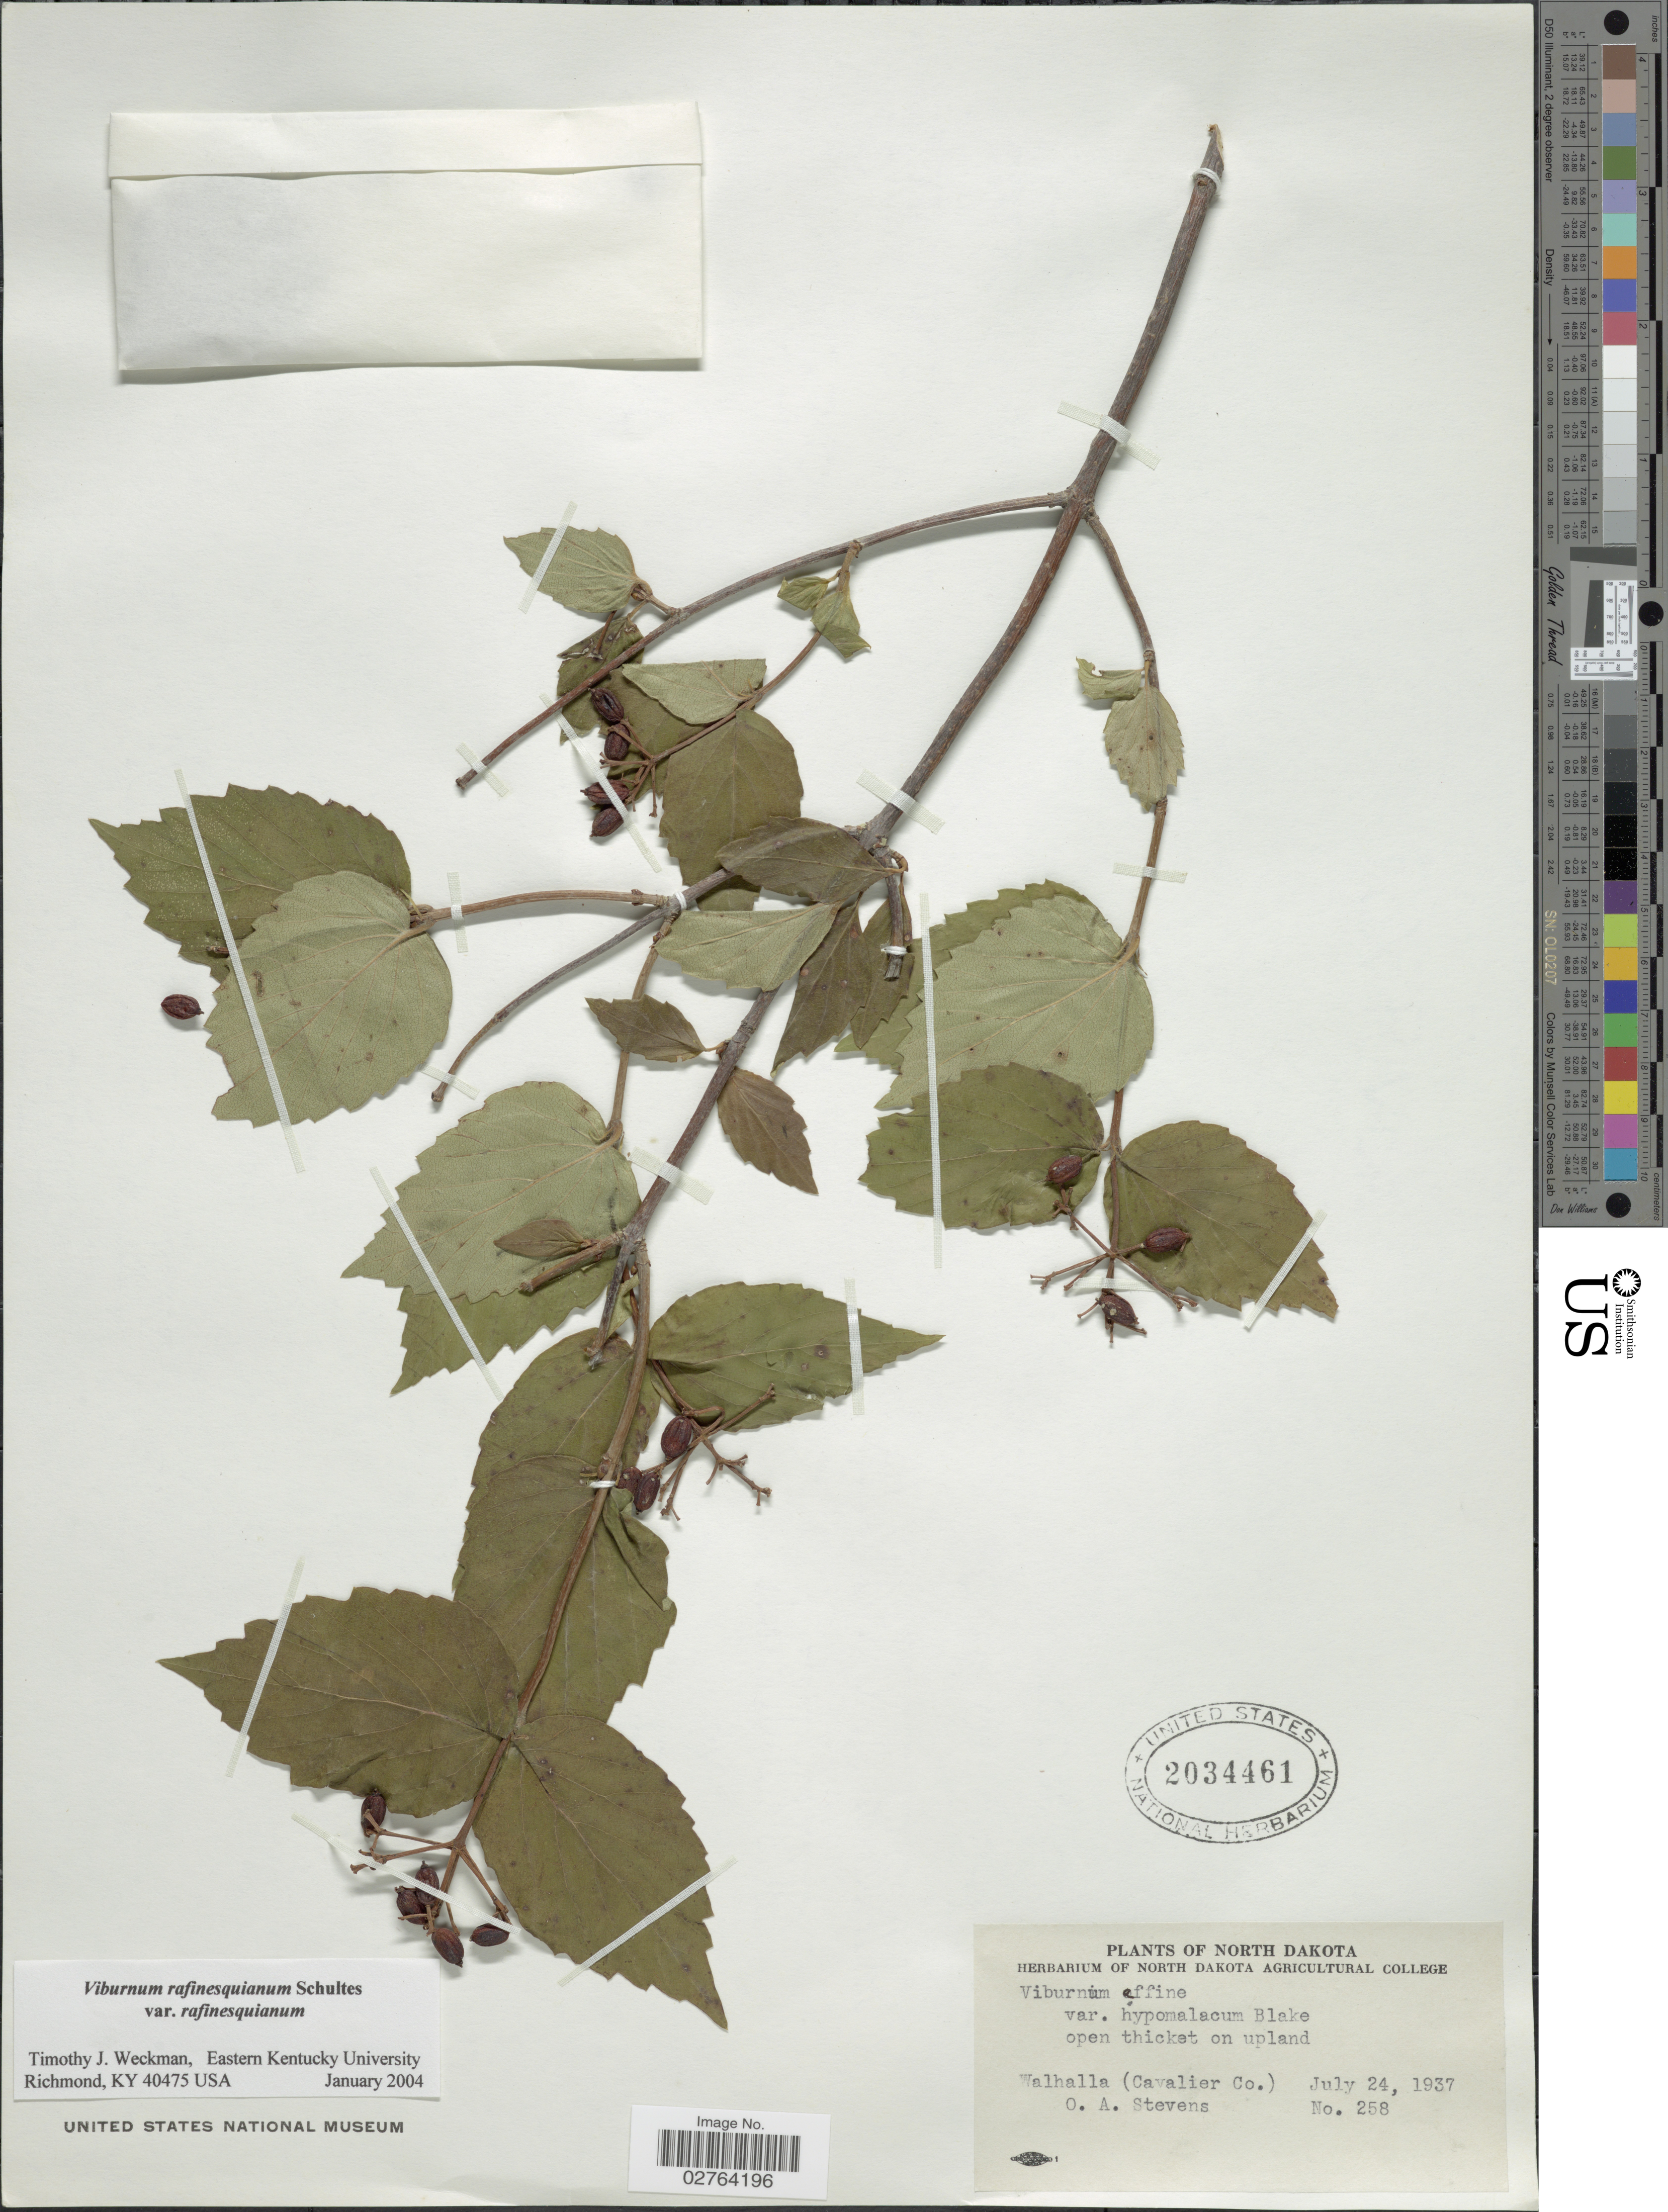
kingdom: Plantae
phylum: Tracheophyta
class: Magnoliopsida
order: Dipsacales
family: Viburnaceae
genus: Viburnum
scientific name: Viburnum rafinesqueanum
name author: Schult.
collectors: O. A. Stevens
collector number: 258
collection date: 1937-07-24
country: United States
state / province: North Dakota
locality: Walhalla (Cavalier Co.).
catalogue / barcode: US 2034461